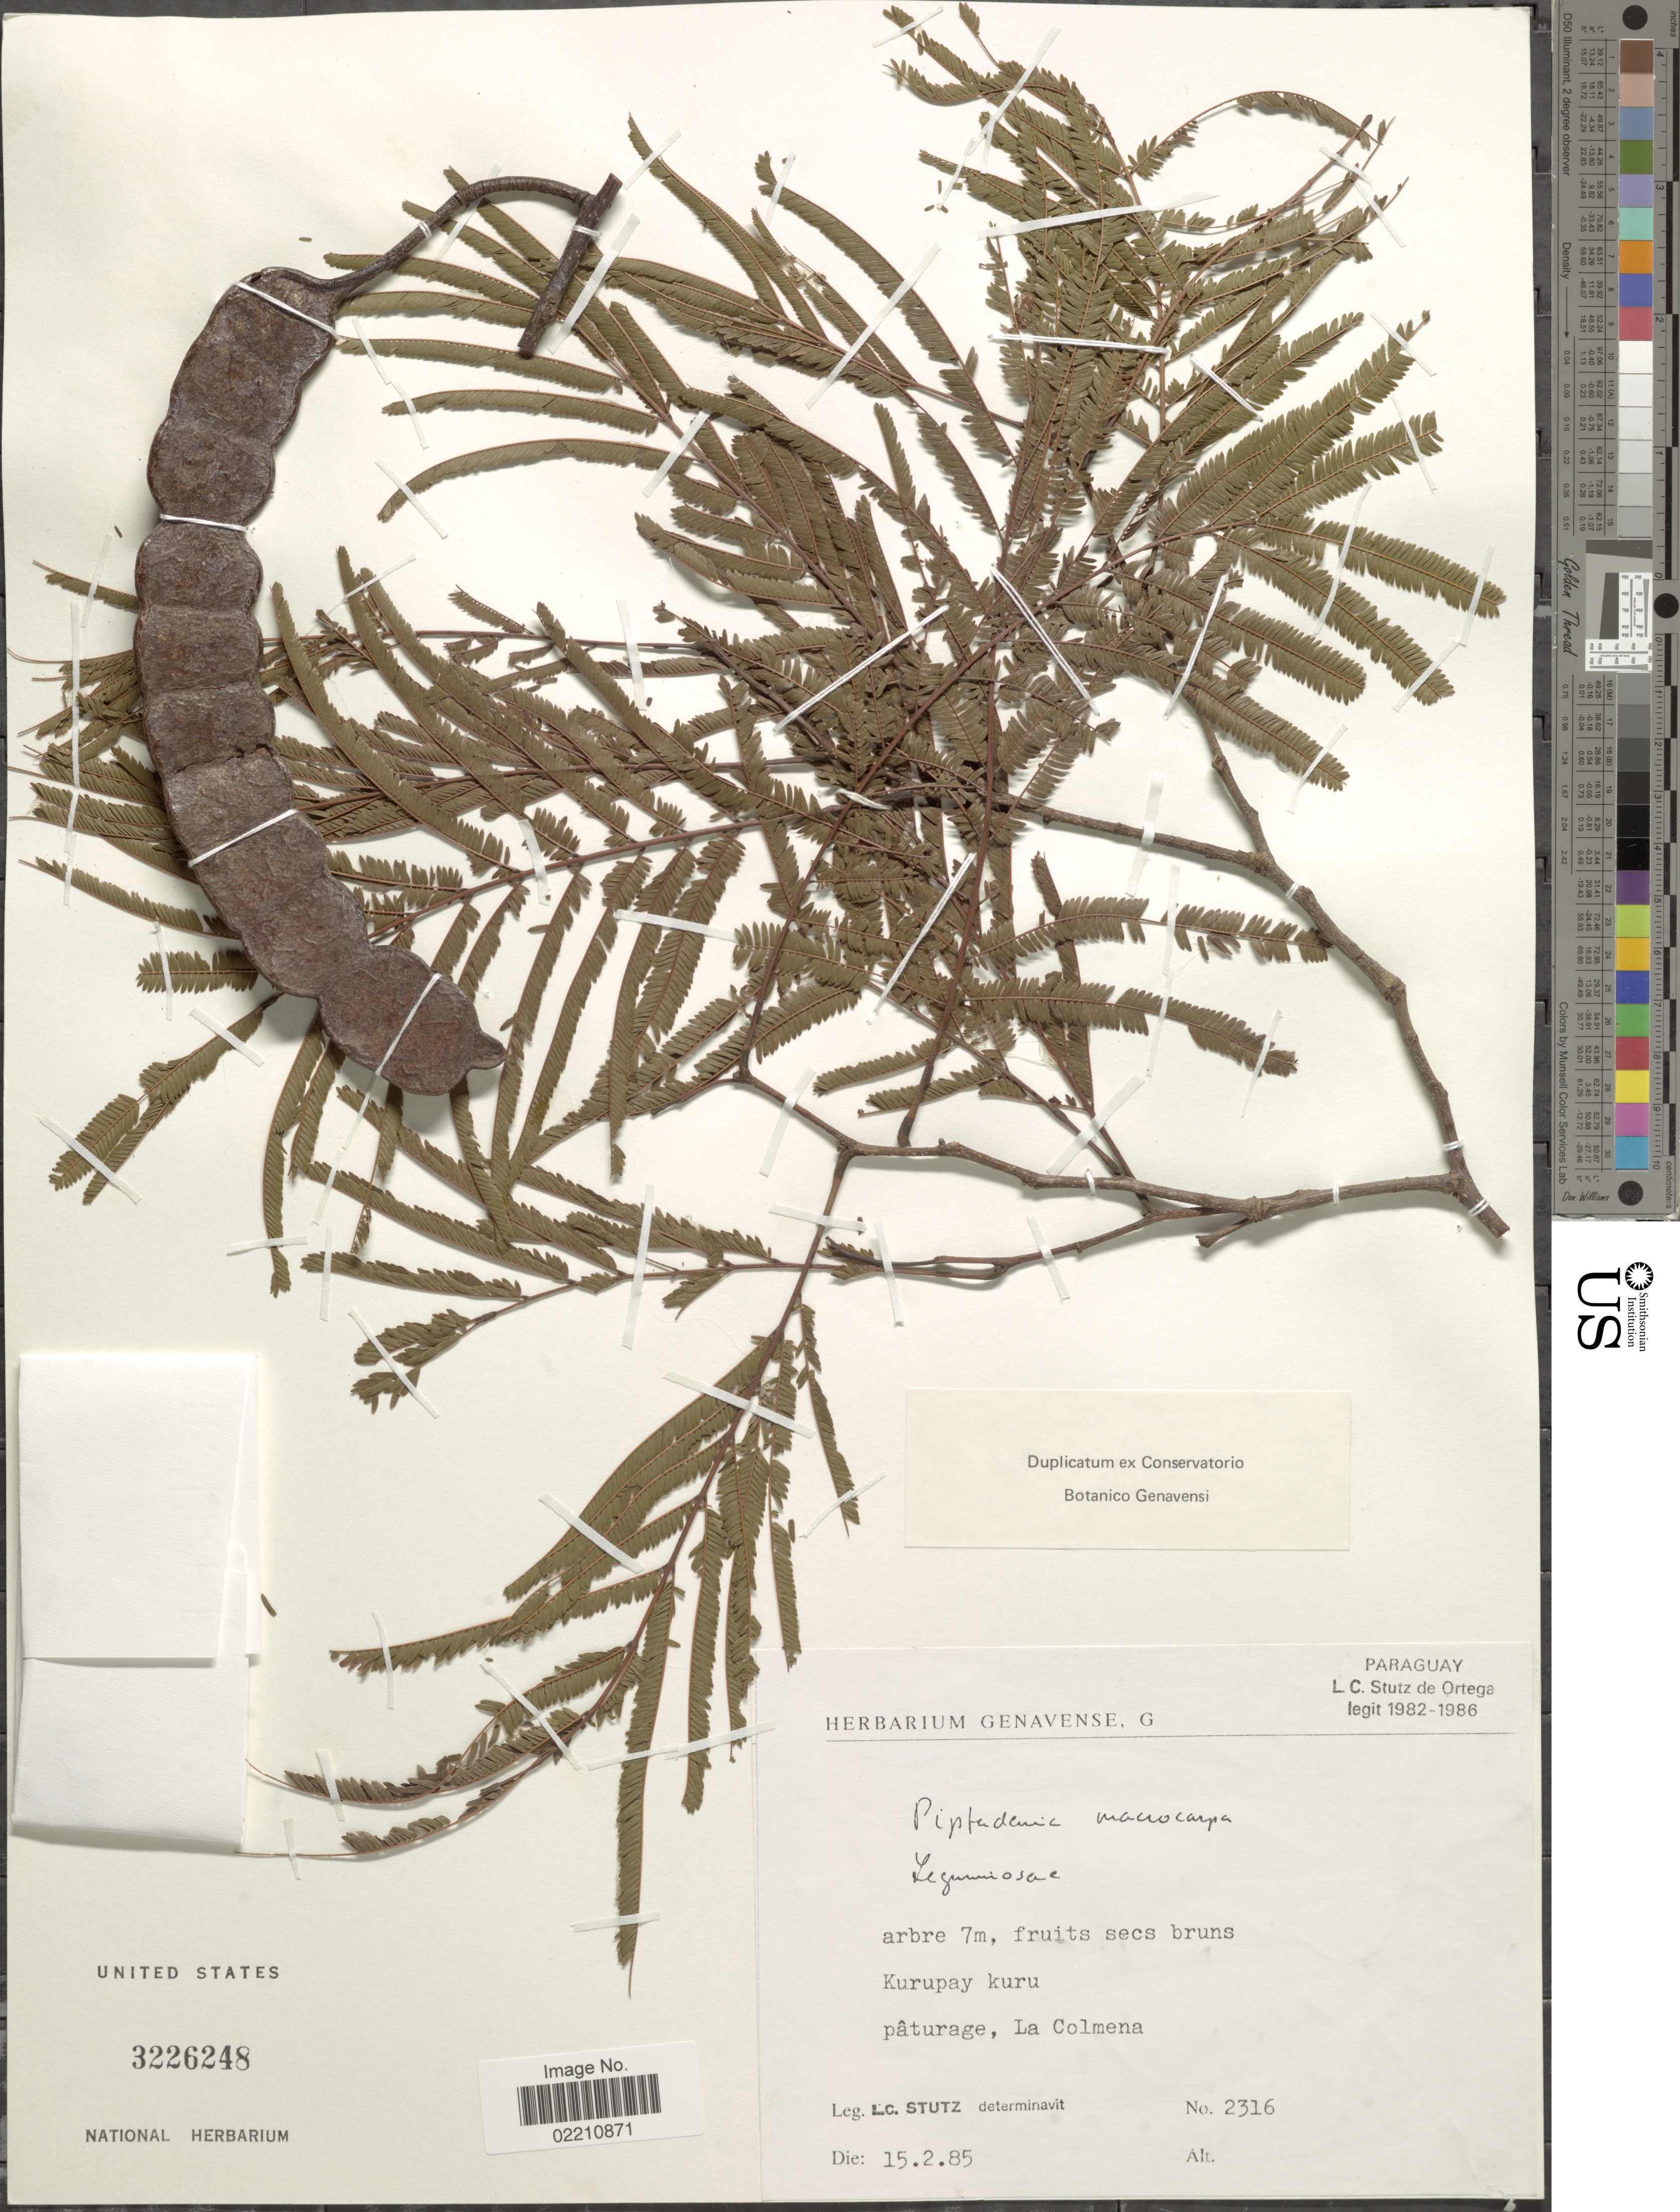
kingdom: Plantae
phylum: Tracheophyta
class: Magnoliopsida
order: Fabales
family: Fabaceae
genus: Anadenanthera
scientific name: Anadenanthera macrocarpa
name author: (Benth.) Brenan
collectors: L. C. Stutz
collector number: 2316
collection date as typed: Transcribed d/m/y: 15/2/85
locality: Kurupay kuru, paturage, La Colmena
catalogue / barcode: US 3226248